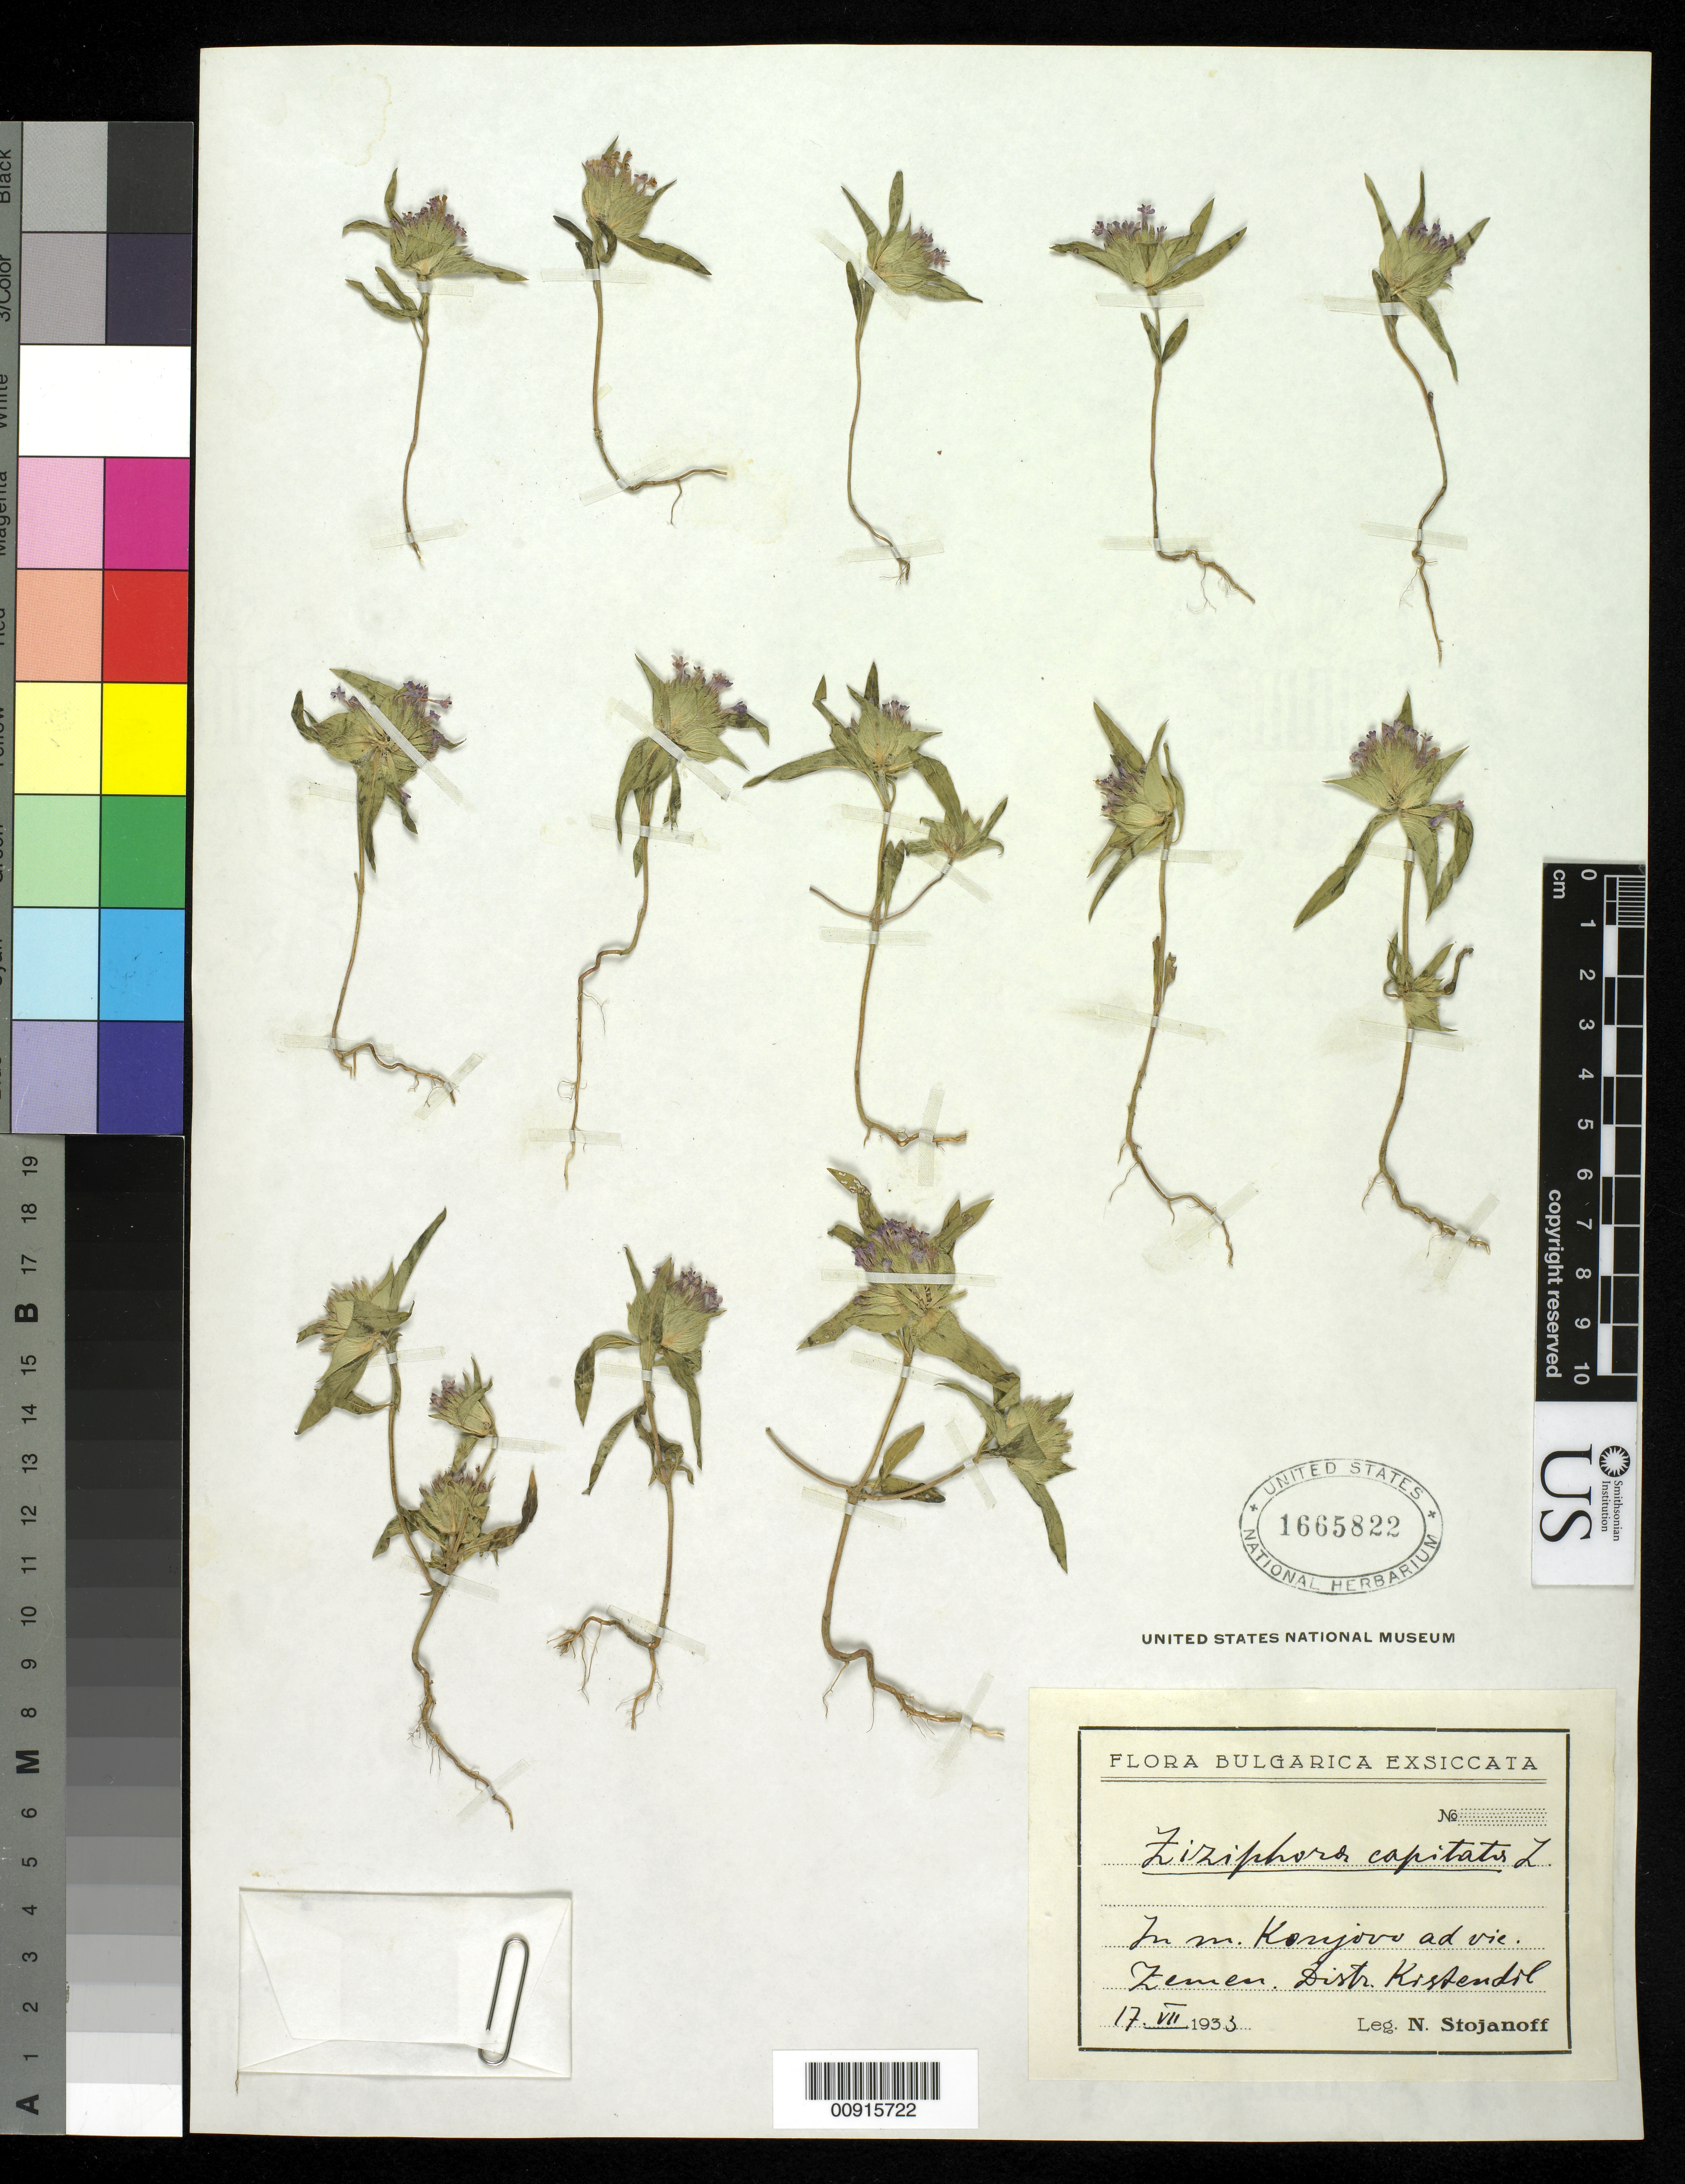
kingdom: Plantae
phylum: Tracheophyta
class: Magnoliopsida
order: Lamiales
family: Lamiaceae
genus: Ziziphora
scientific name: Ziziphora capitata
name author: L.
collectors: N. Stojanoff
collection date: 1933-07-17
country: Bulgaria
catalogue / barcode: US 1665822